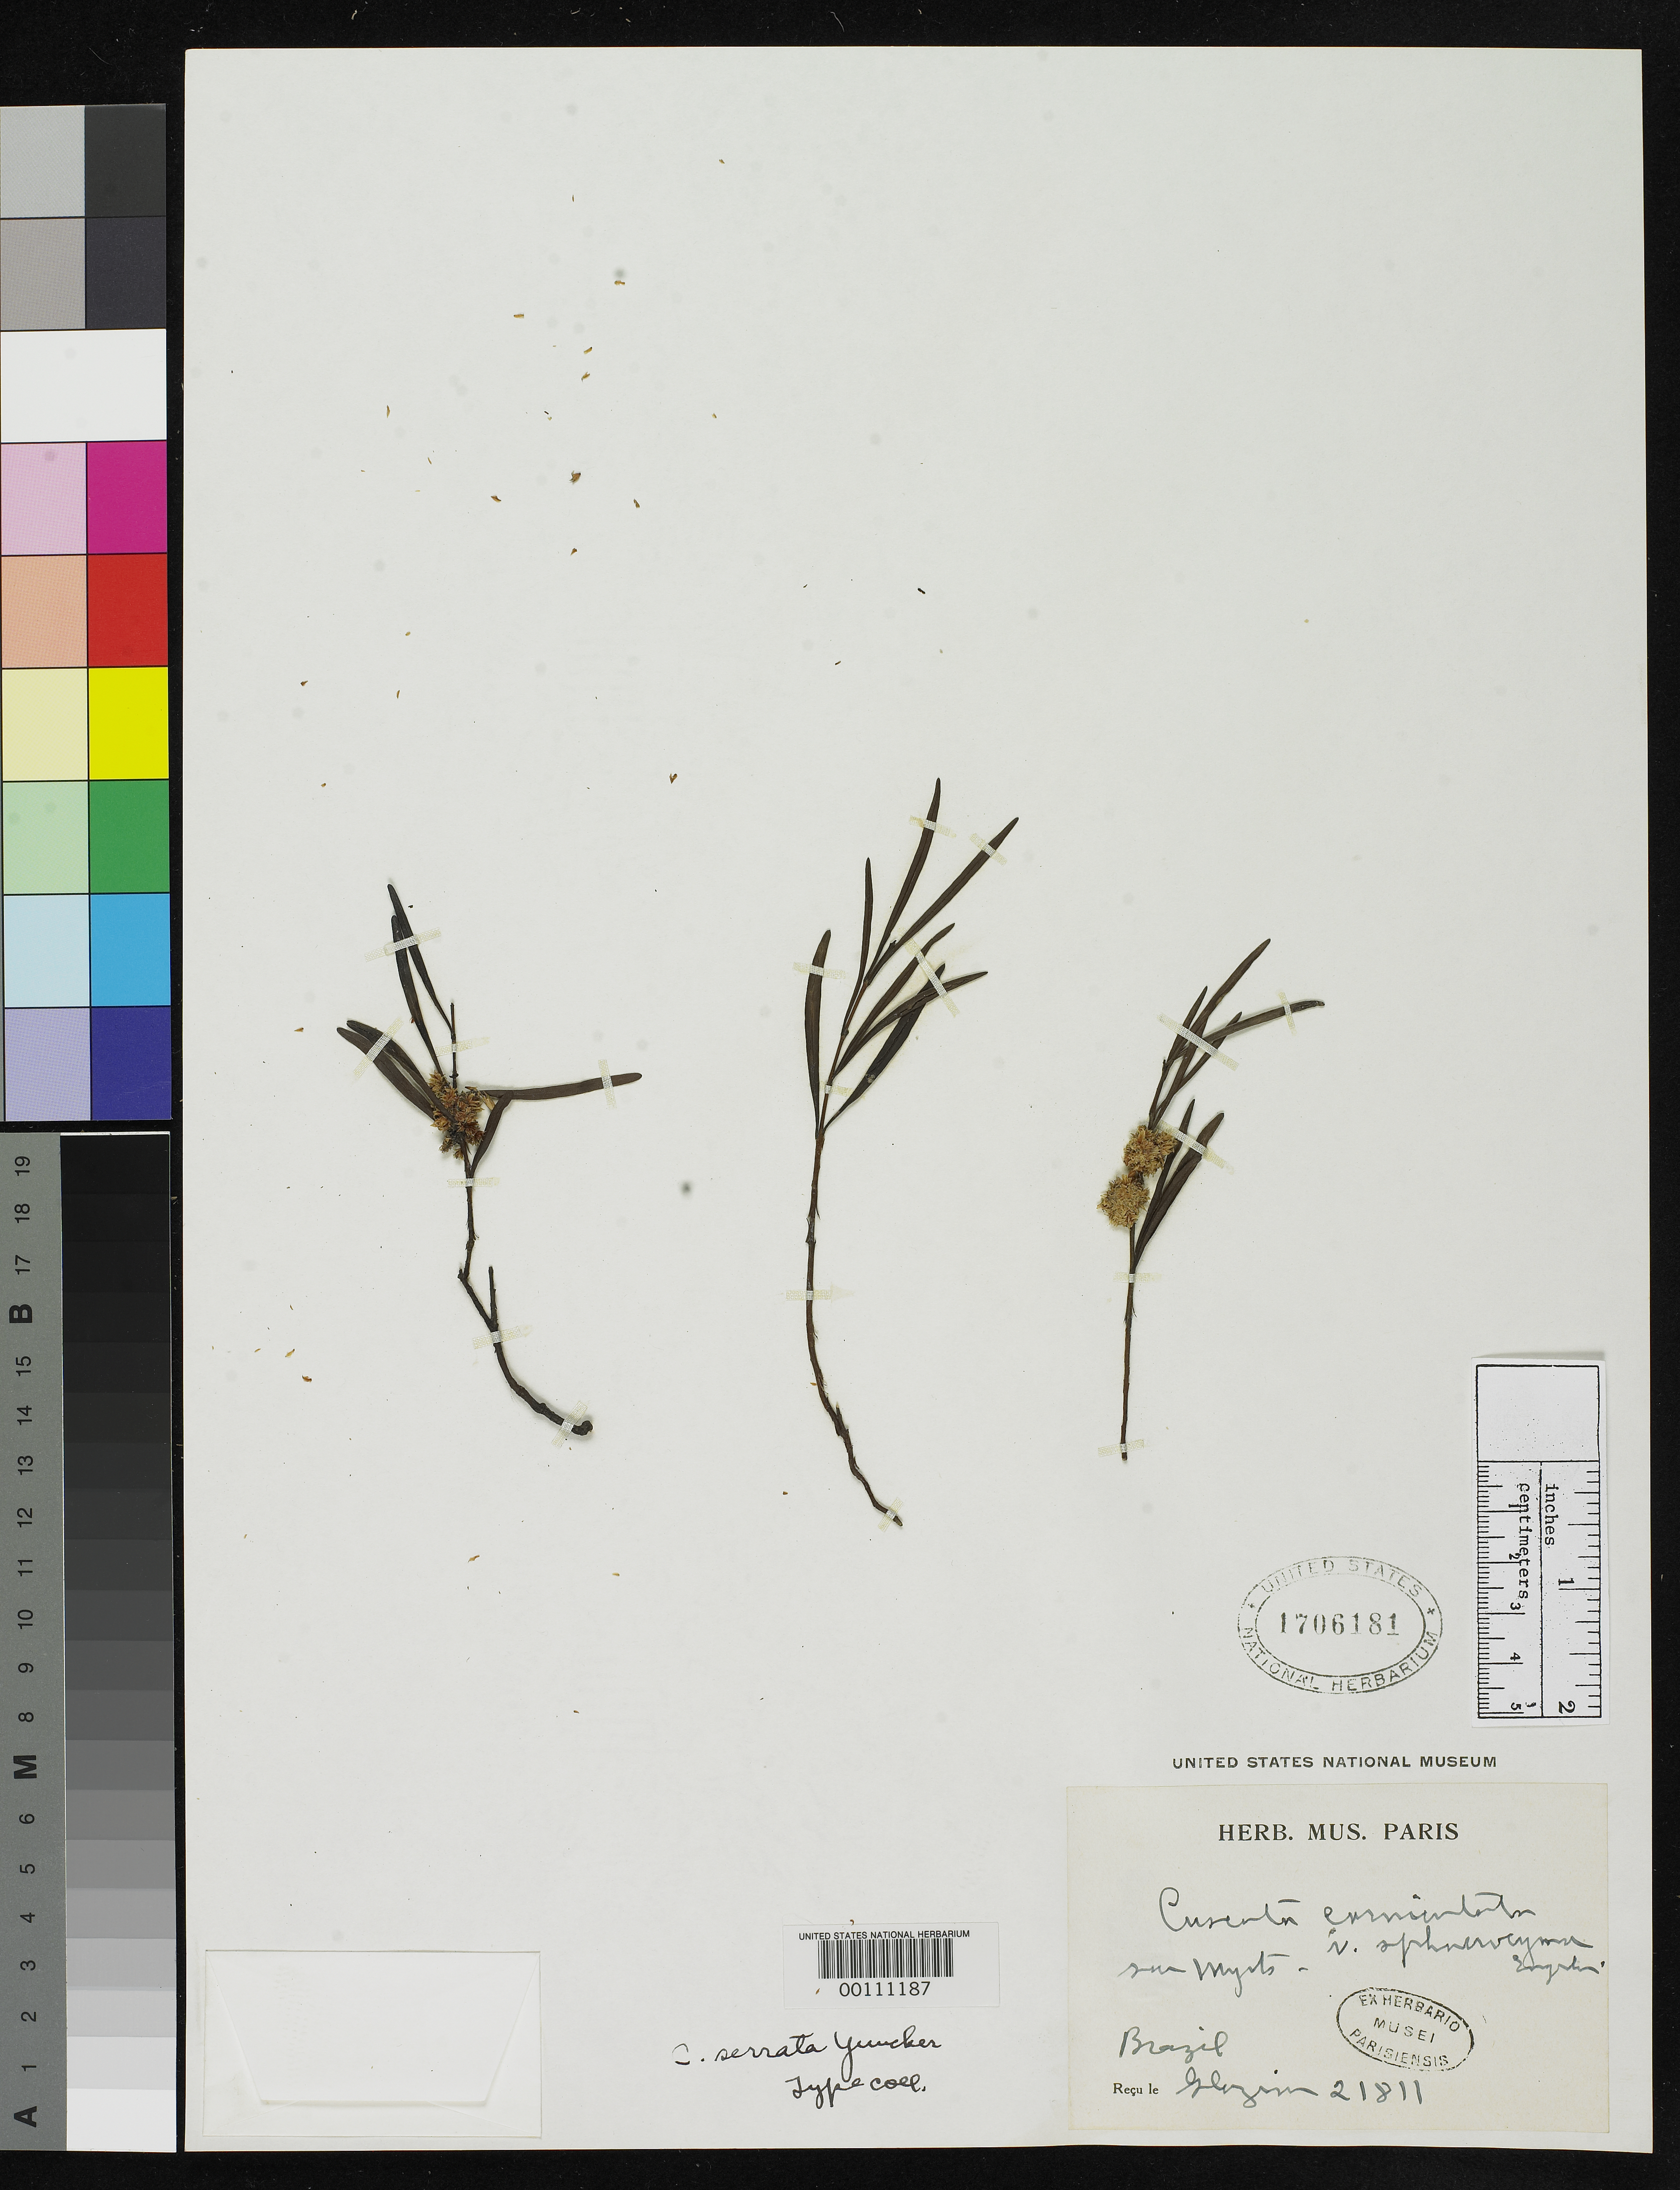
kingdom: Plantae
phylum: Tracheophyta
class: Magnoliopsida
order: Solanales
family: Convolvulaceae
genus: Cuscuta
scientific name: Cuscuta serrata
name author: Yunck.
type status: Isotype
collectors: A. F. M. Glaziou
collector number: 21811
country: Brazil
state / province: Goiás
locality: Inter Porto Imperial et Lunie, ad flum Tocantins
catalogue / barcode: US 1706181